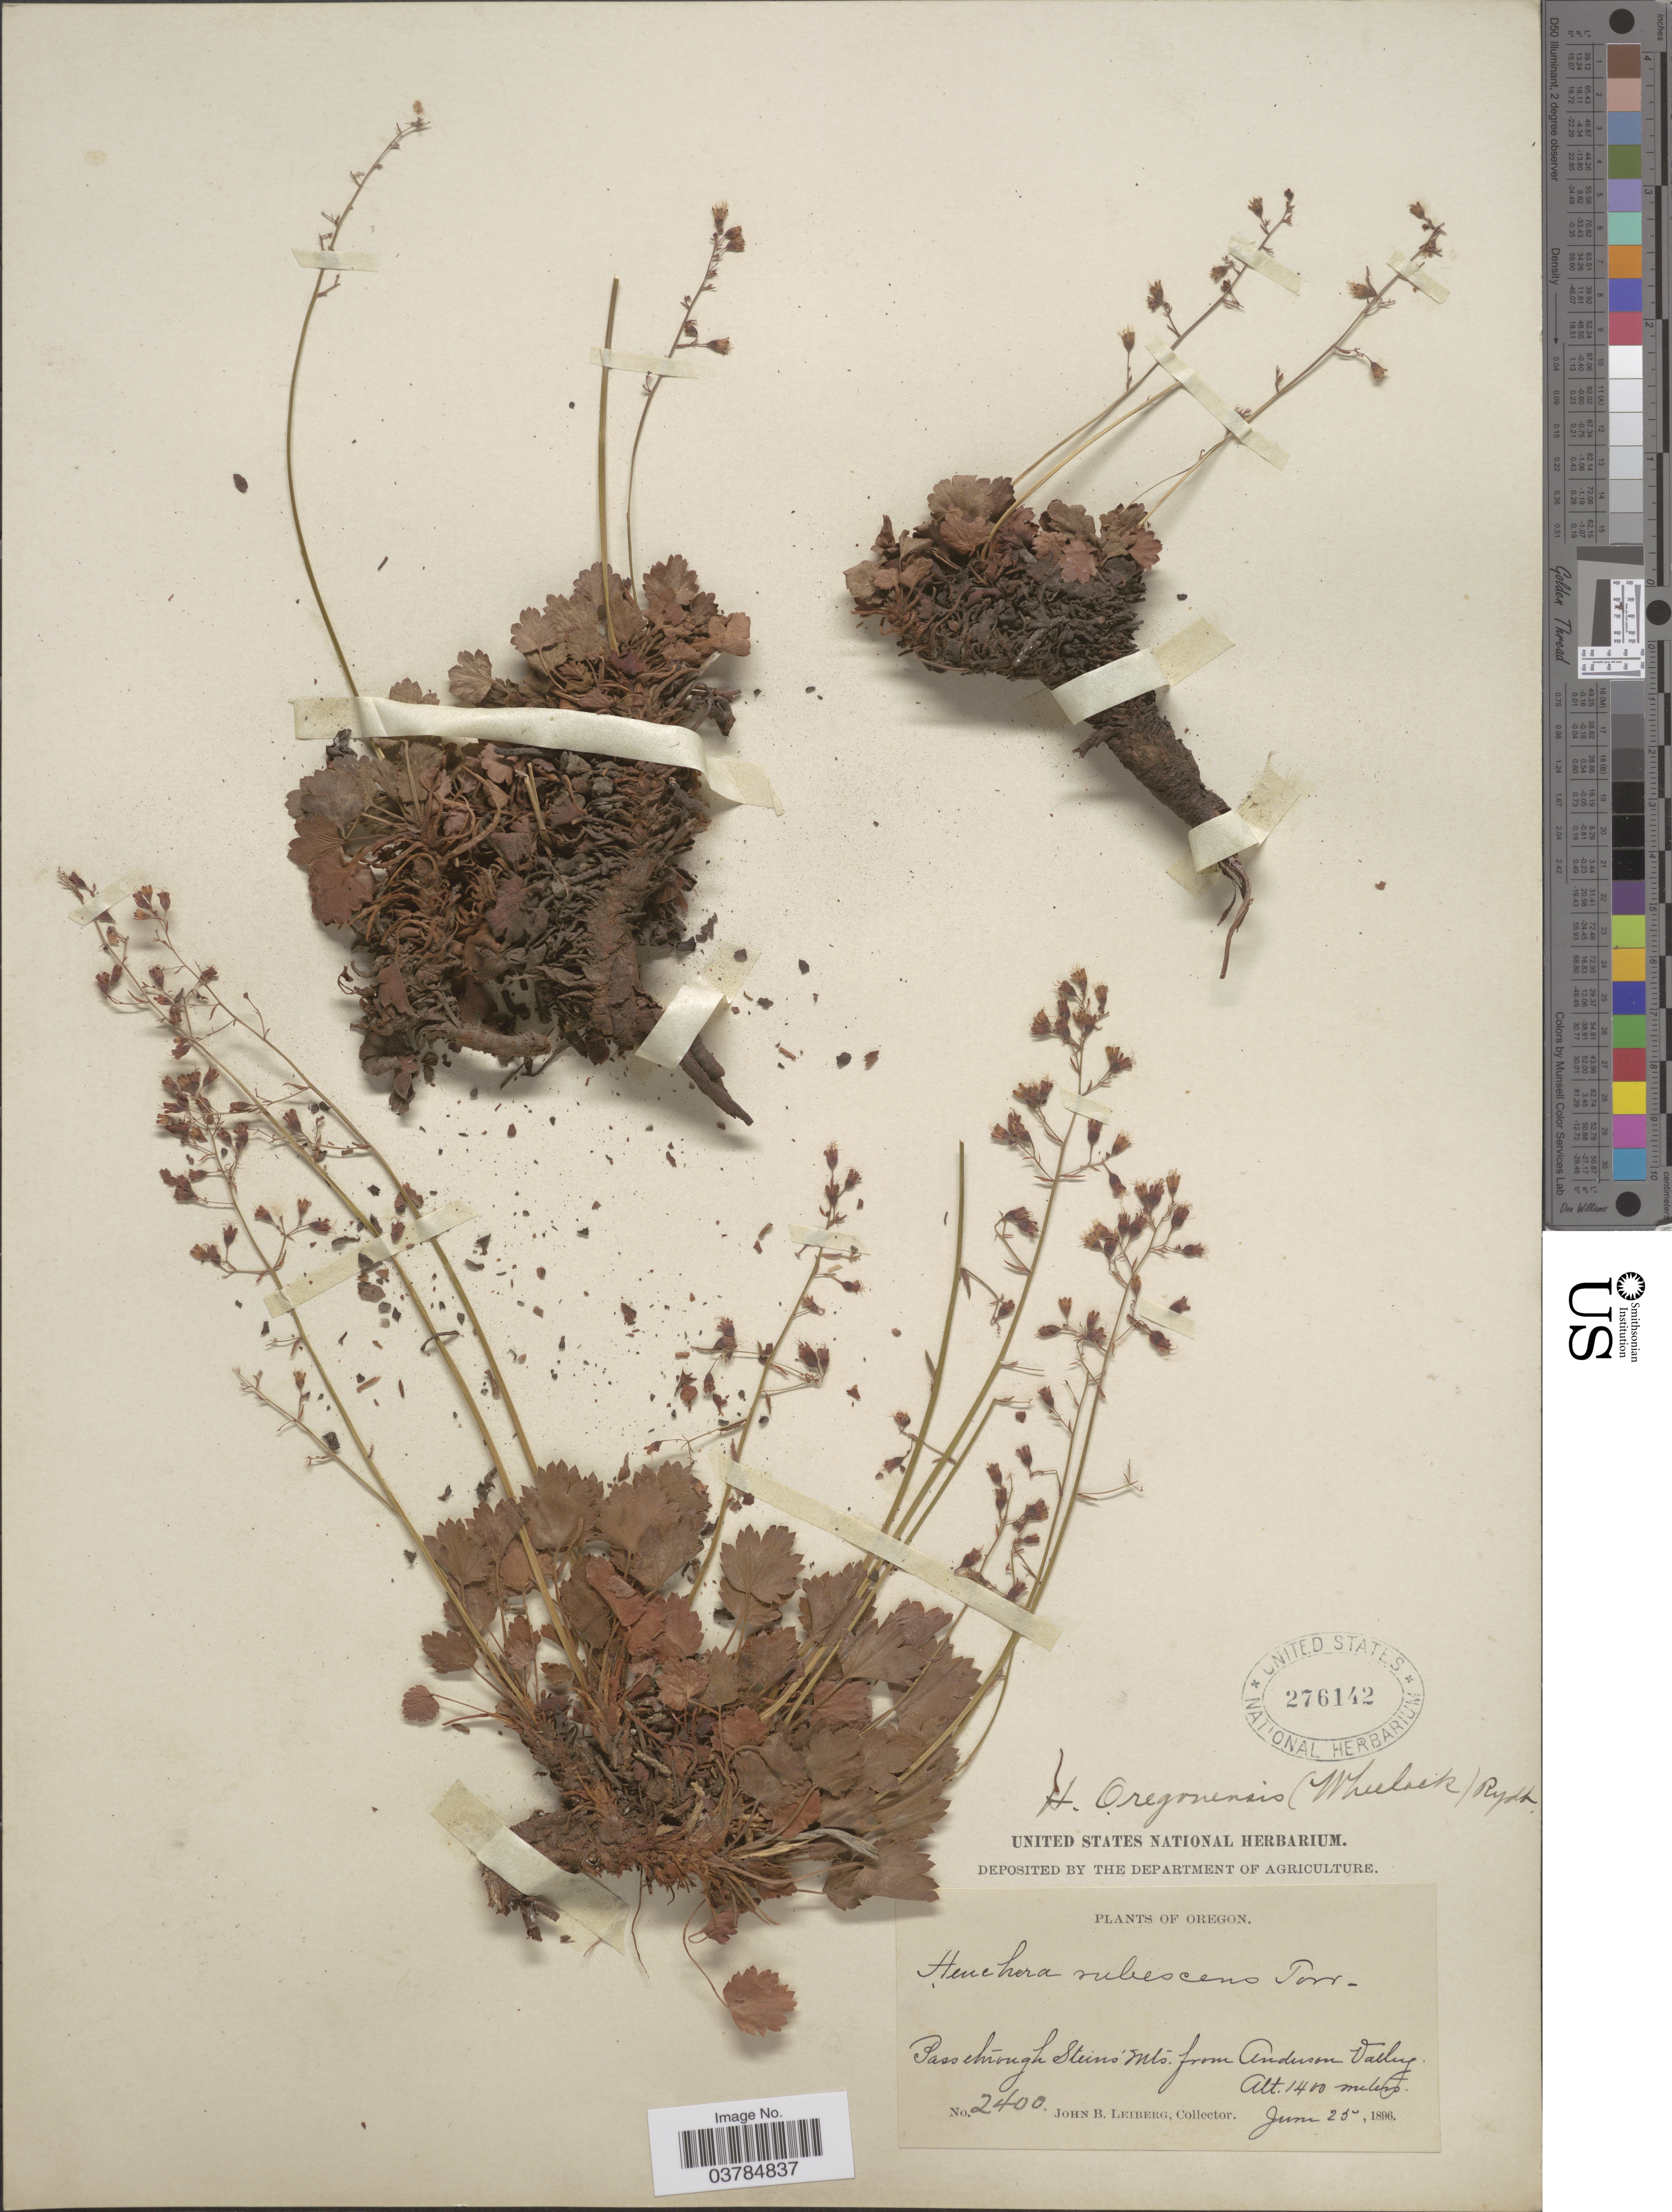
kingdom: Plantae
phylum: Tracheophyta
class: Magnoliopsida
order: Saxifragales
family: Saxifragaceae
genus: Heuchera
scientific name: Heuchera rubescens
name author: Torr.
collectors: J. B. Leiberg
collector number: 2400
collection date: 1896-06-25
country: United States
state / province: Oregon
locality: Pass through Stein's Mts. from Anderson Valley.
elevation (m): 1400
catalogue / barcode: US 276142